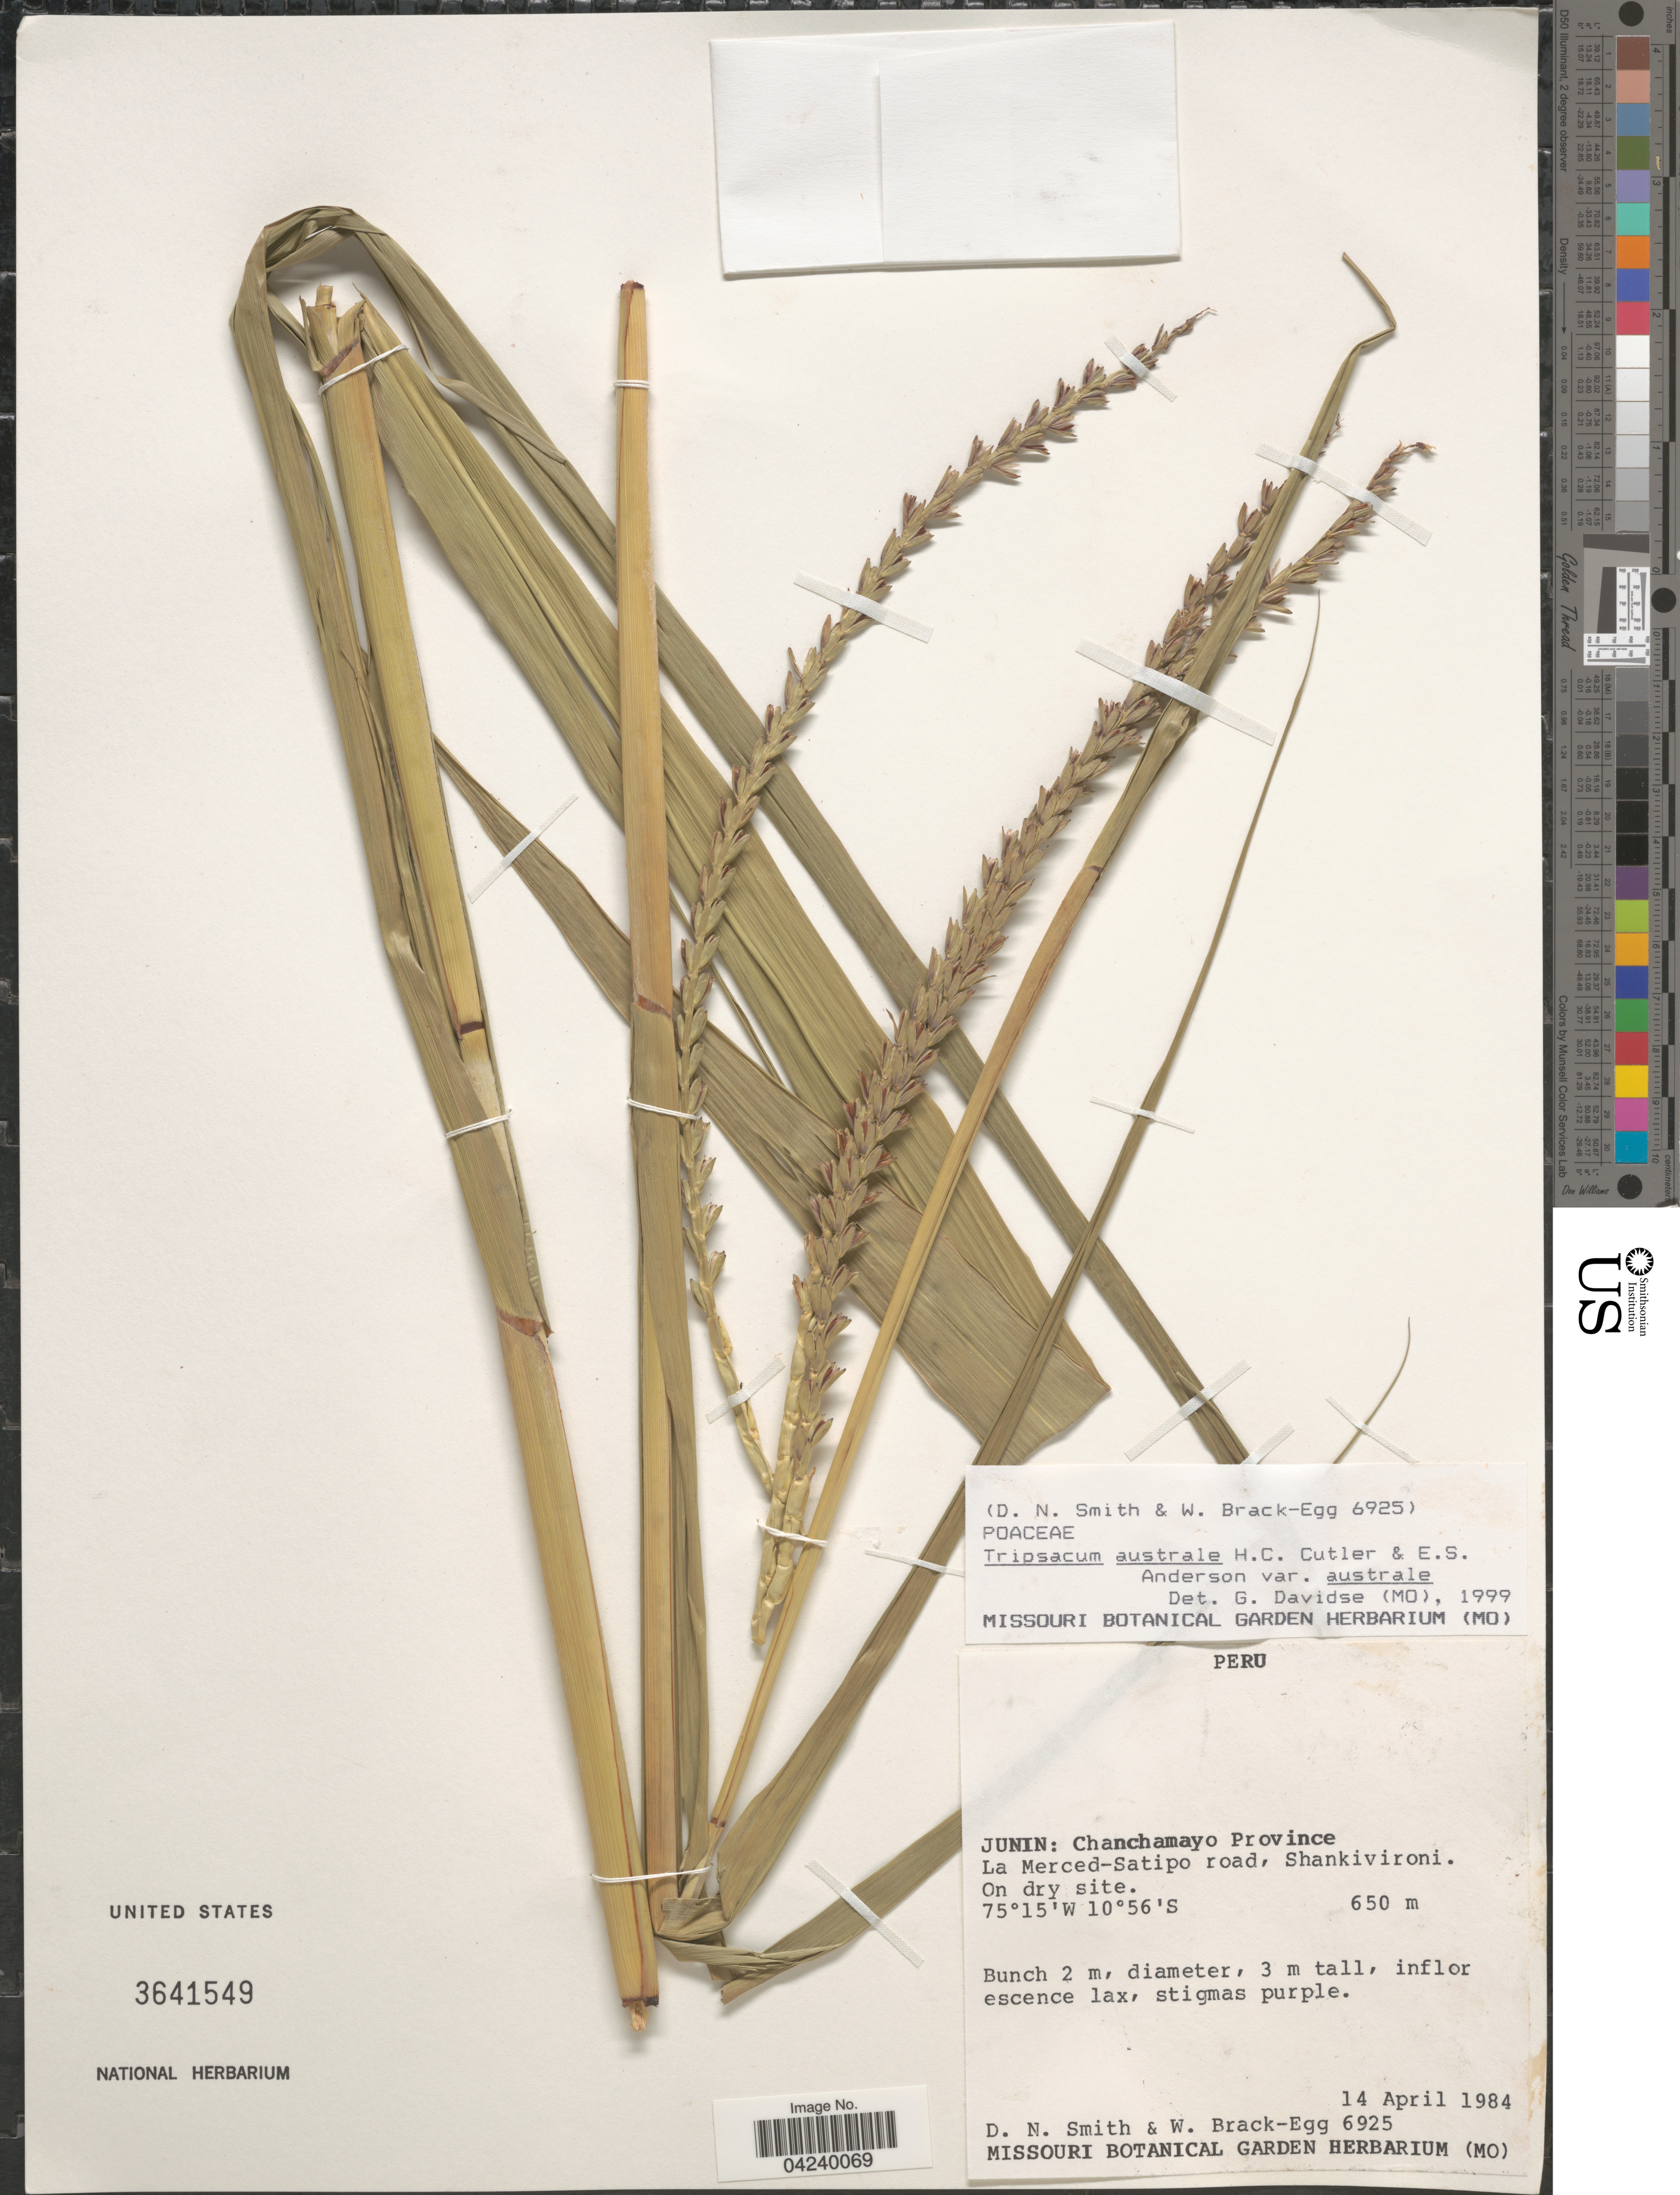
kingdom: Plantae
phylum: Tracheophyta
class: Liliopsida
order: Poales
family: Poaceae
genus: Tripsacum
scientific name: Tripsacum australe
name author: H.C. Cutler & E.S. Anderson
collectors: D. Smith & W. Brack-Egg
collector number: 6925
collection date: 1984-04-14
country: Peru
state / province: Junín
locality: Chanchamayo Province. La Merced-Satipo road, Shankivironi.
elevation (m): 650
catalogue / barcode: US 3641549